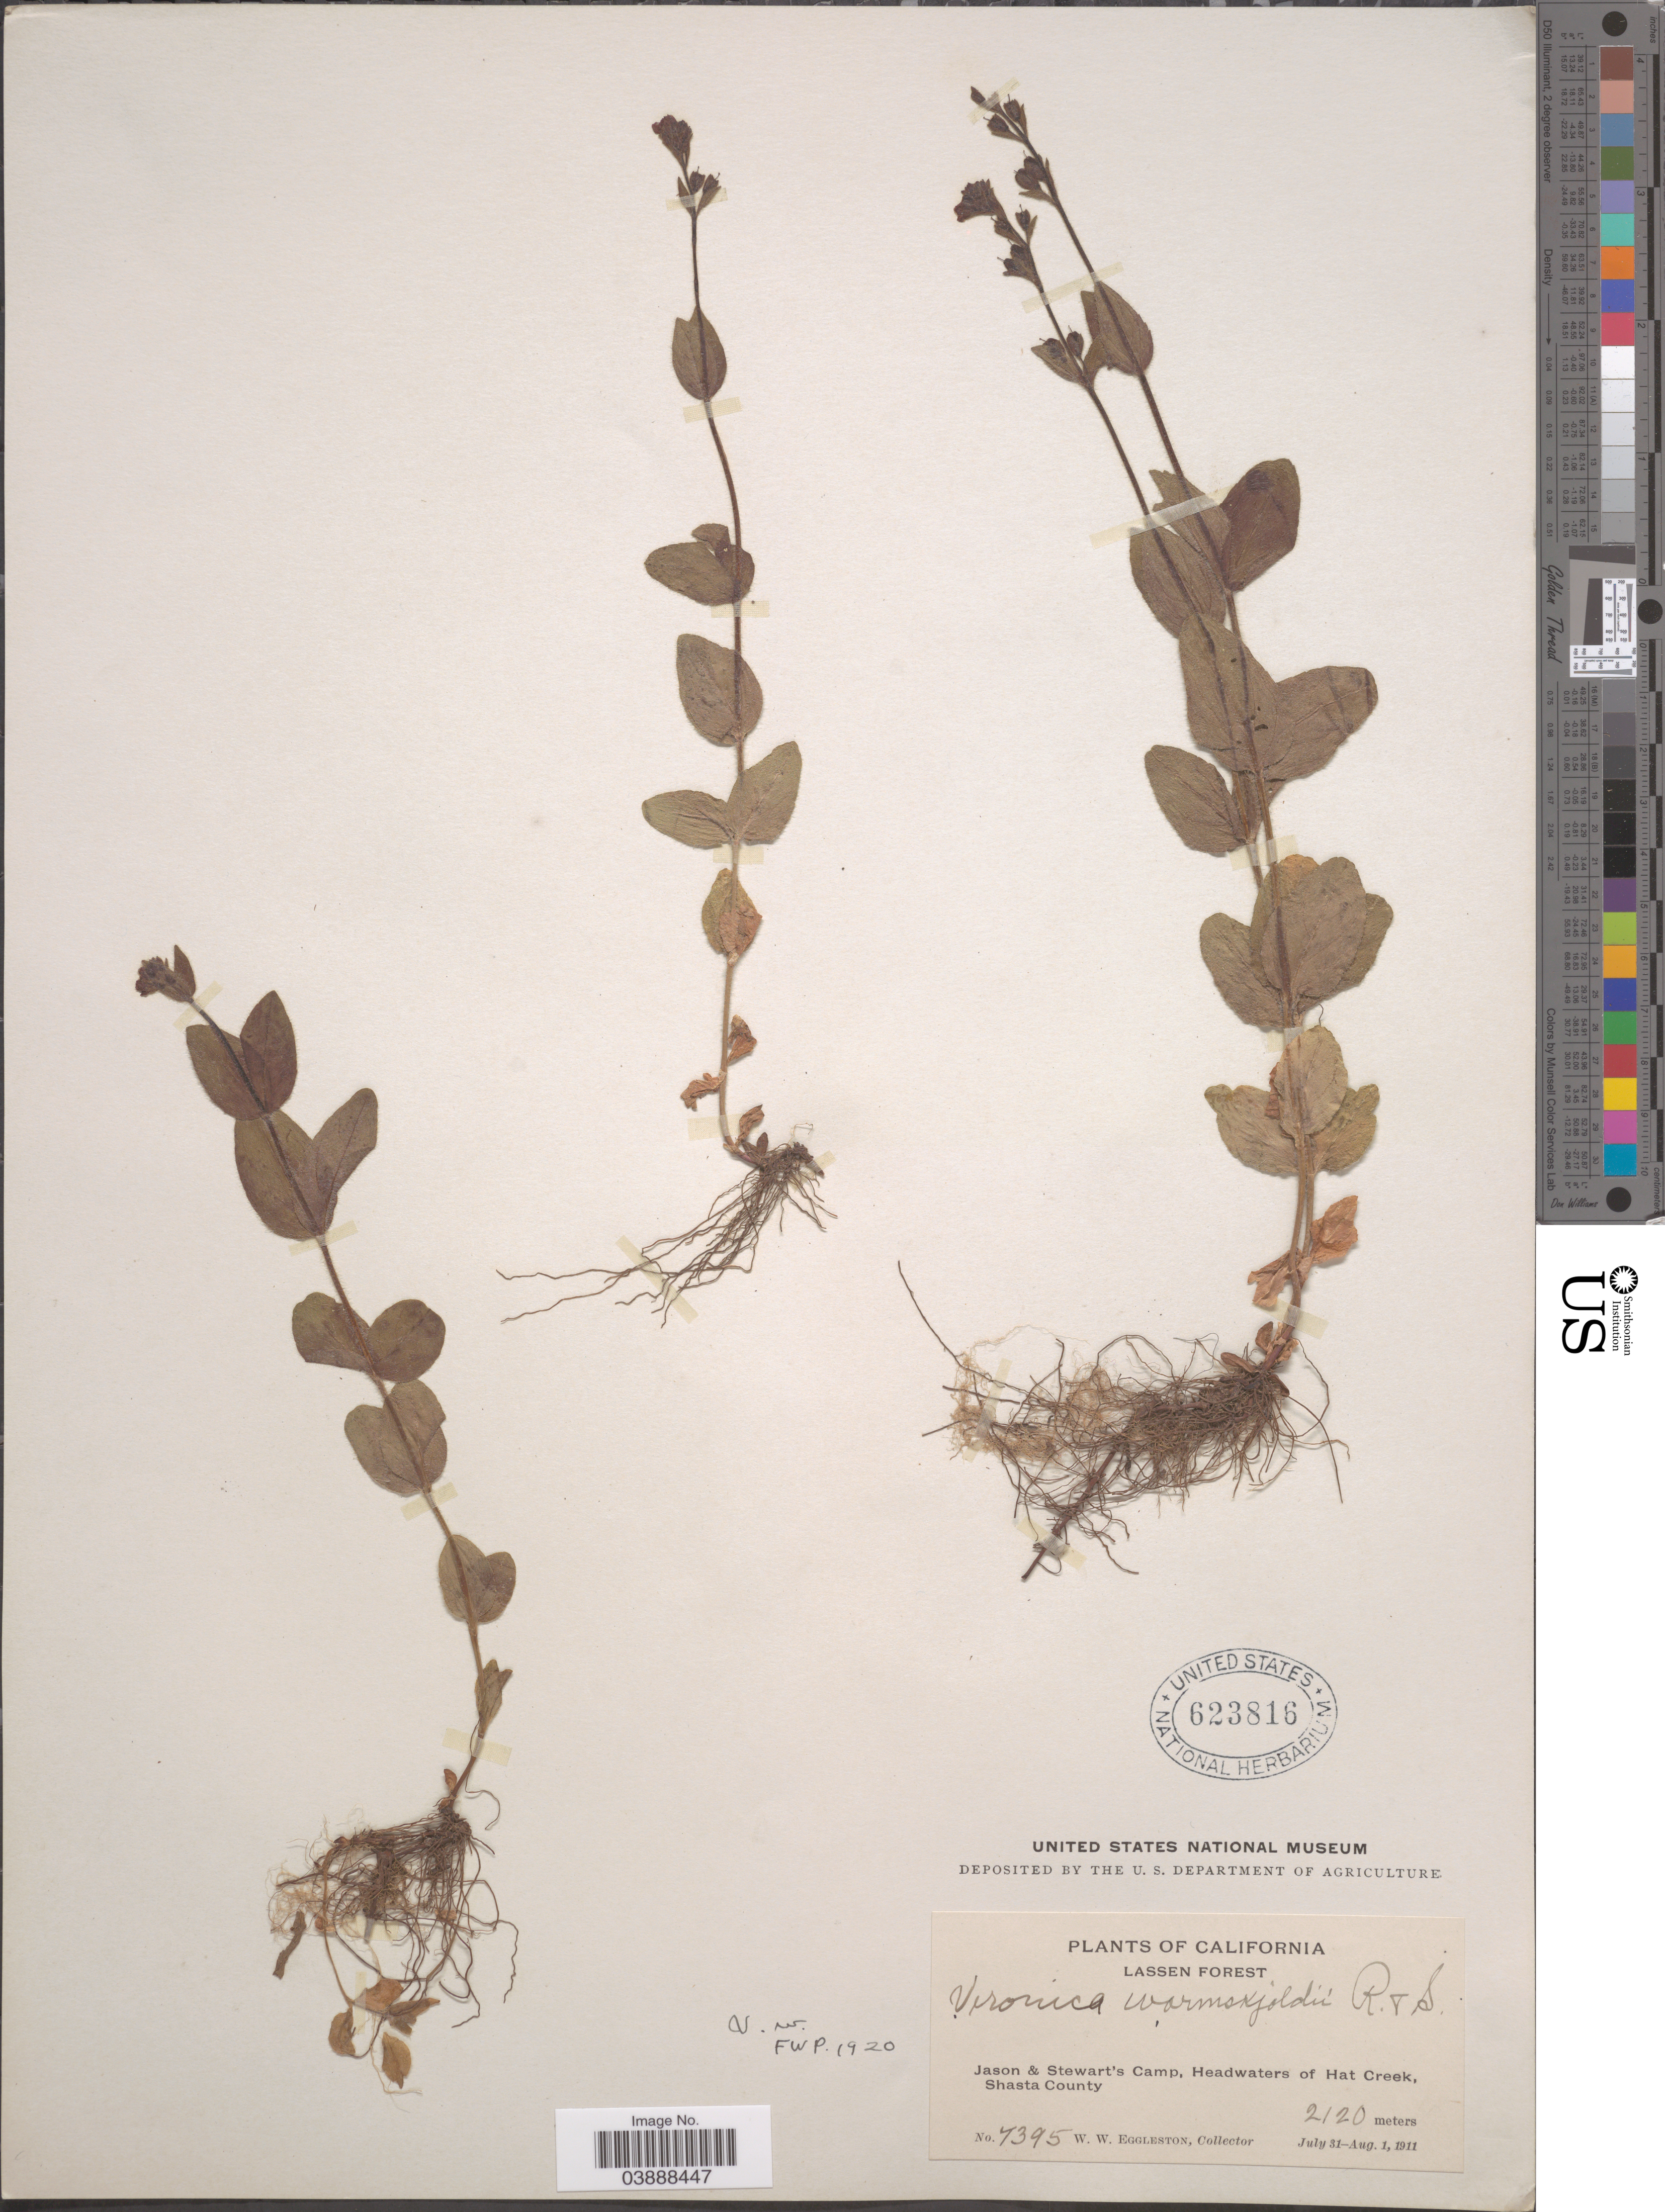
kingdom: Plantae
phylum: Tracheophyta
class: Magnoliopsida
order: Lamiales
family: Plantaginaceae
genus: Veronica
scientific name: Veronica wormskjoldii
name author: Roem. & Schult.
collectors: W. W. Eggleston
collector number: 7395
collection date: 1911-07-31/1911-08-01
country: United States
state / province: California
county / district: Shasta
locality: Lassen Forest. Jason & Stewart's Camp, Headwaters of Hat Creek, Shasta County.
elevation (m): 2120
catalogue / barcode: US 623816